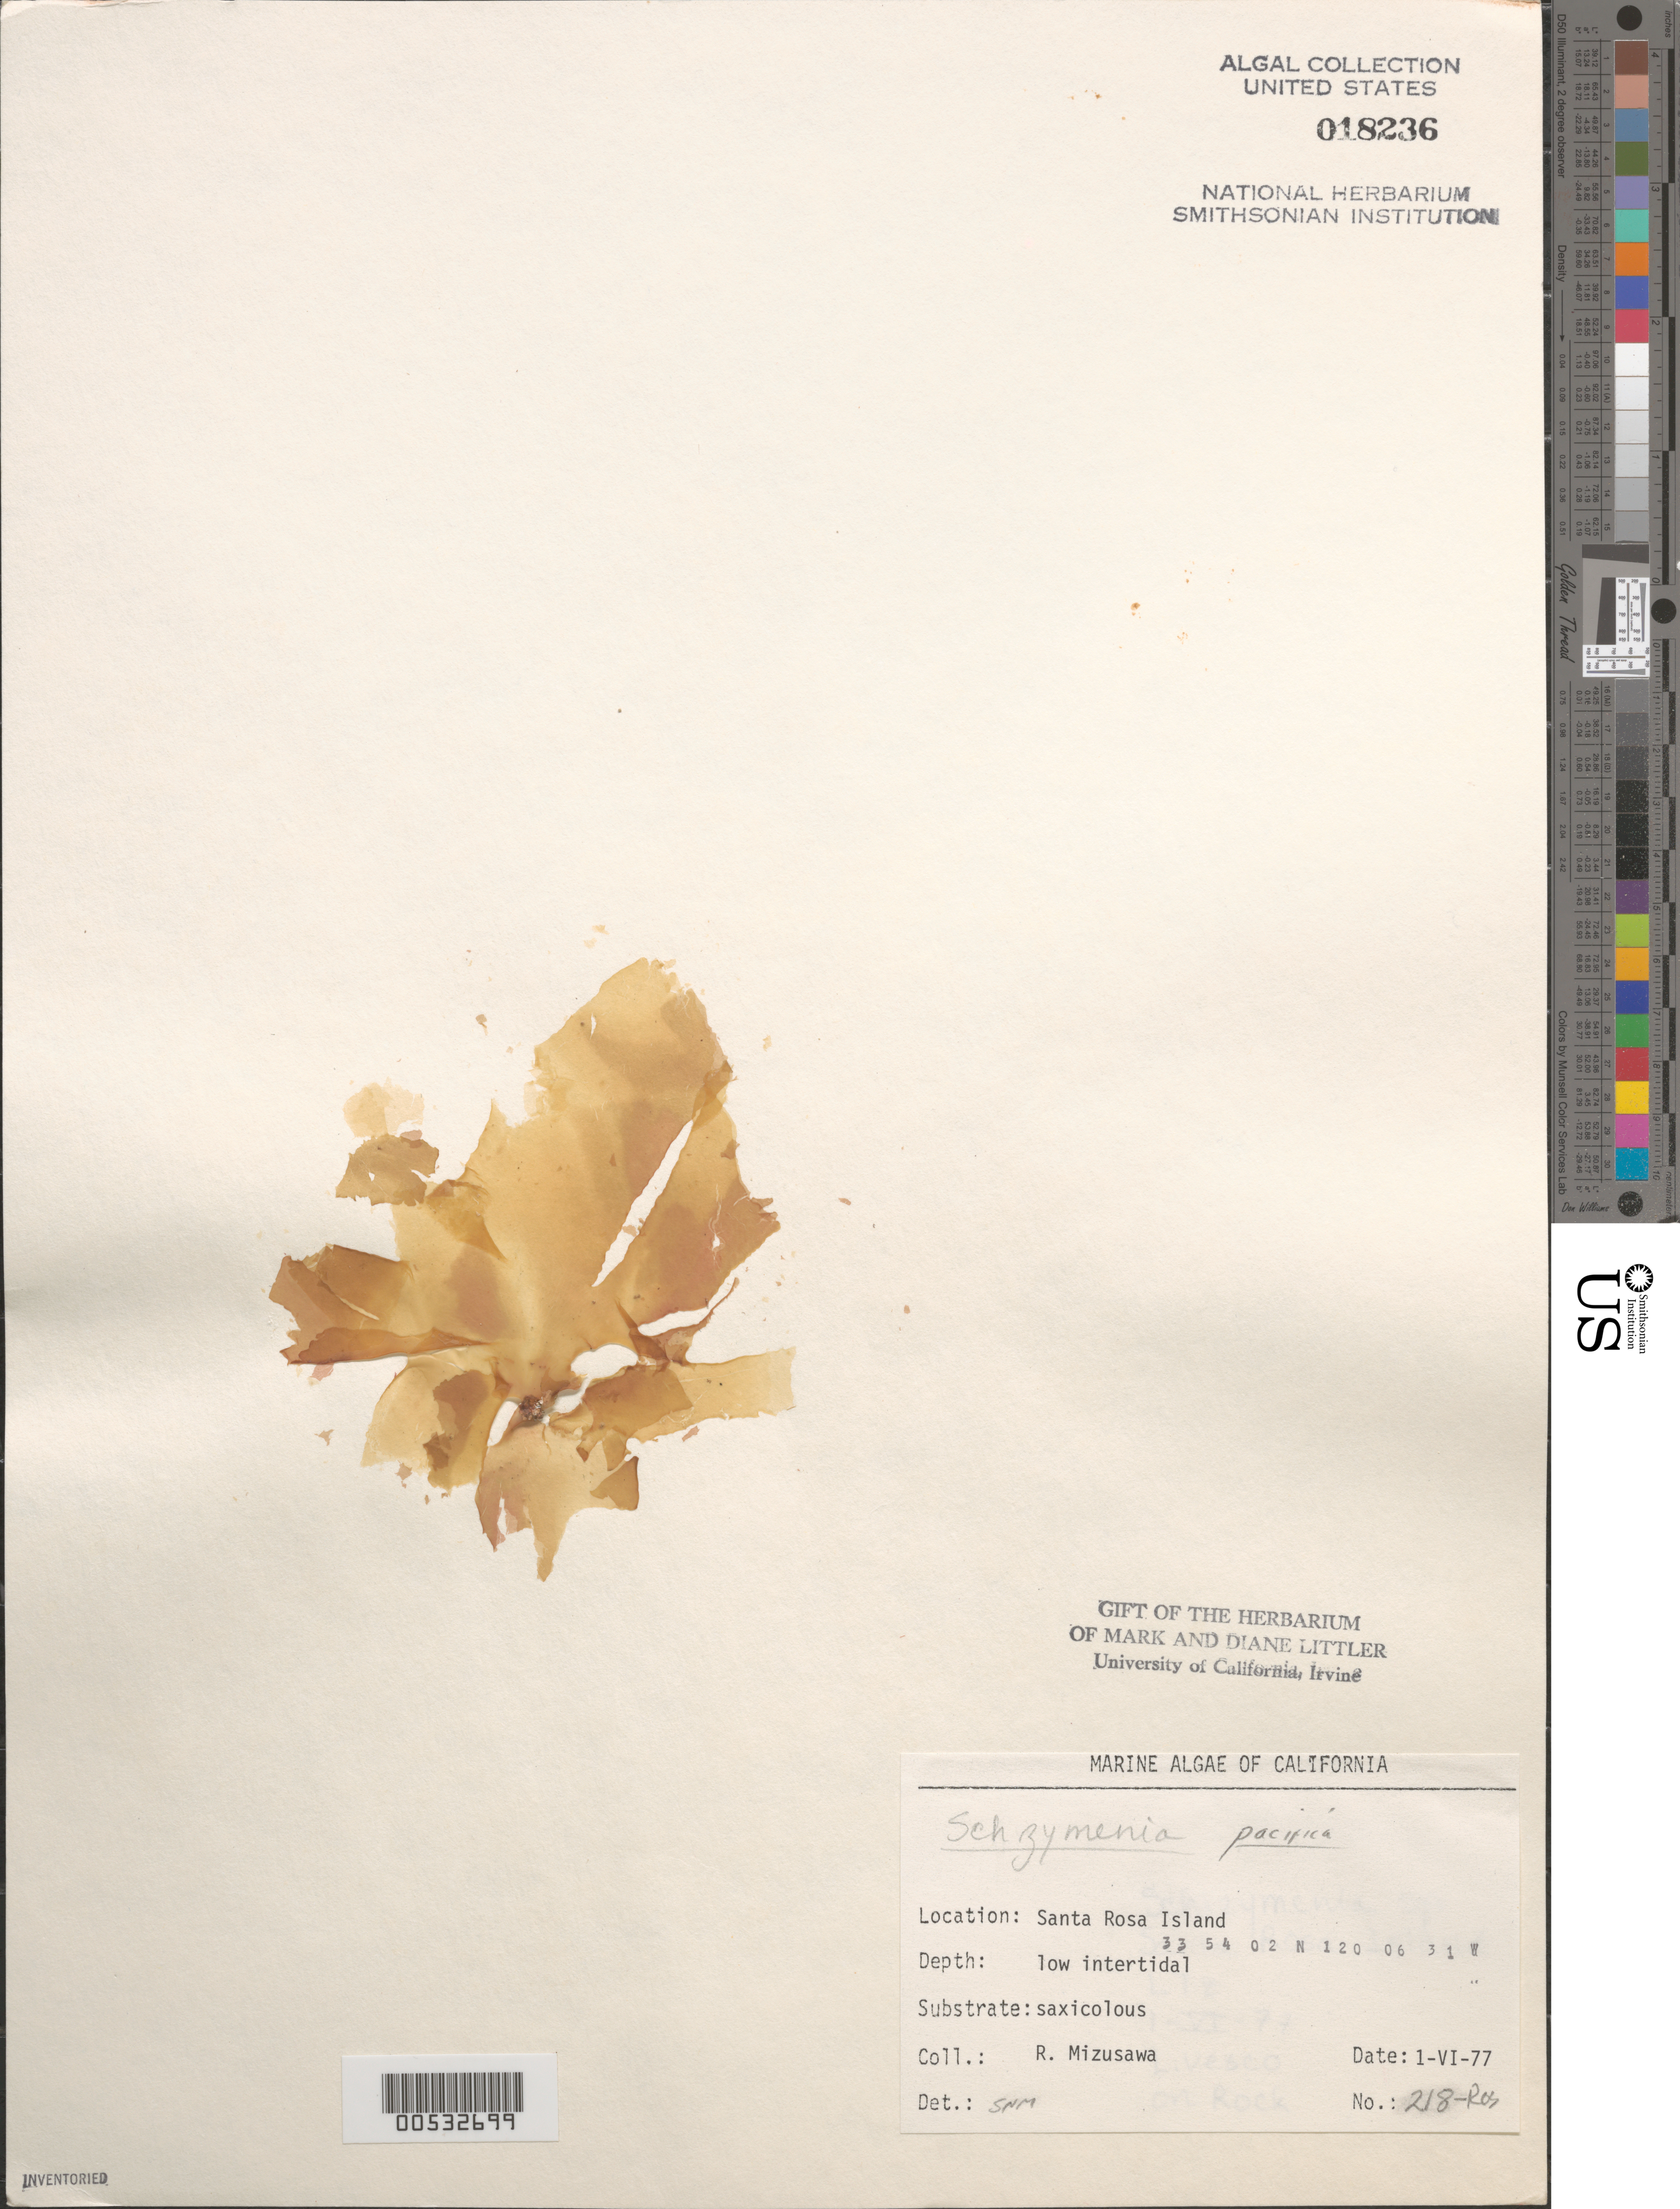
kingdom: Plantae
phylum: Rhodophyta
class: Florideophyceae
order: Nemastomatales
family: Schizymeniaceae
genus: Schizymenia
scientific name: Schizymenia pacifica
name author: (Kylin) Kylin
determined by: Murray, S. N.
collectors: R. Mizusawa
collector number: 218-ROS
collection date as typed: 01 Jun 1977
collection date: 1977-06-01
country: United States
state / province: California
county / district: Santa Barbara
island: Santa Rosa Island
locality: Johnson's Lee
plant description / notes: BLM-SOCALBIGHT Rocky Intertidal Survey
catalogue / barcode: US 18236